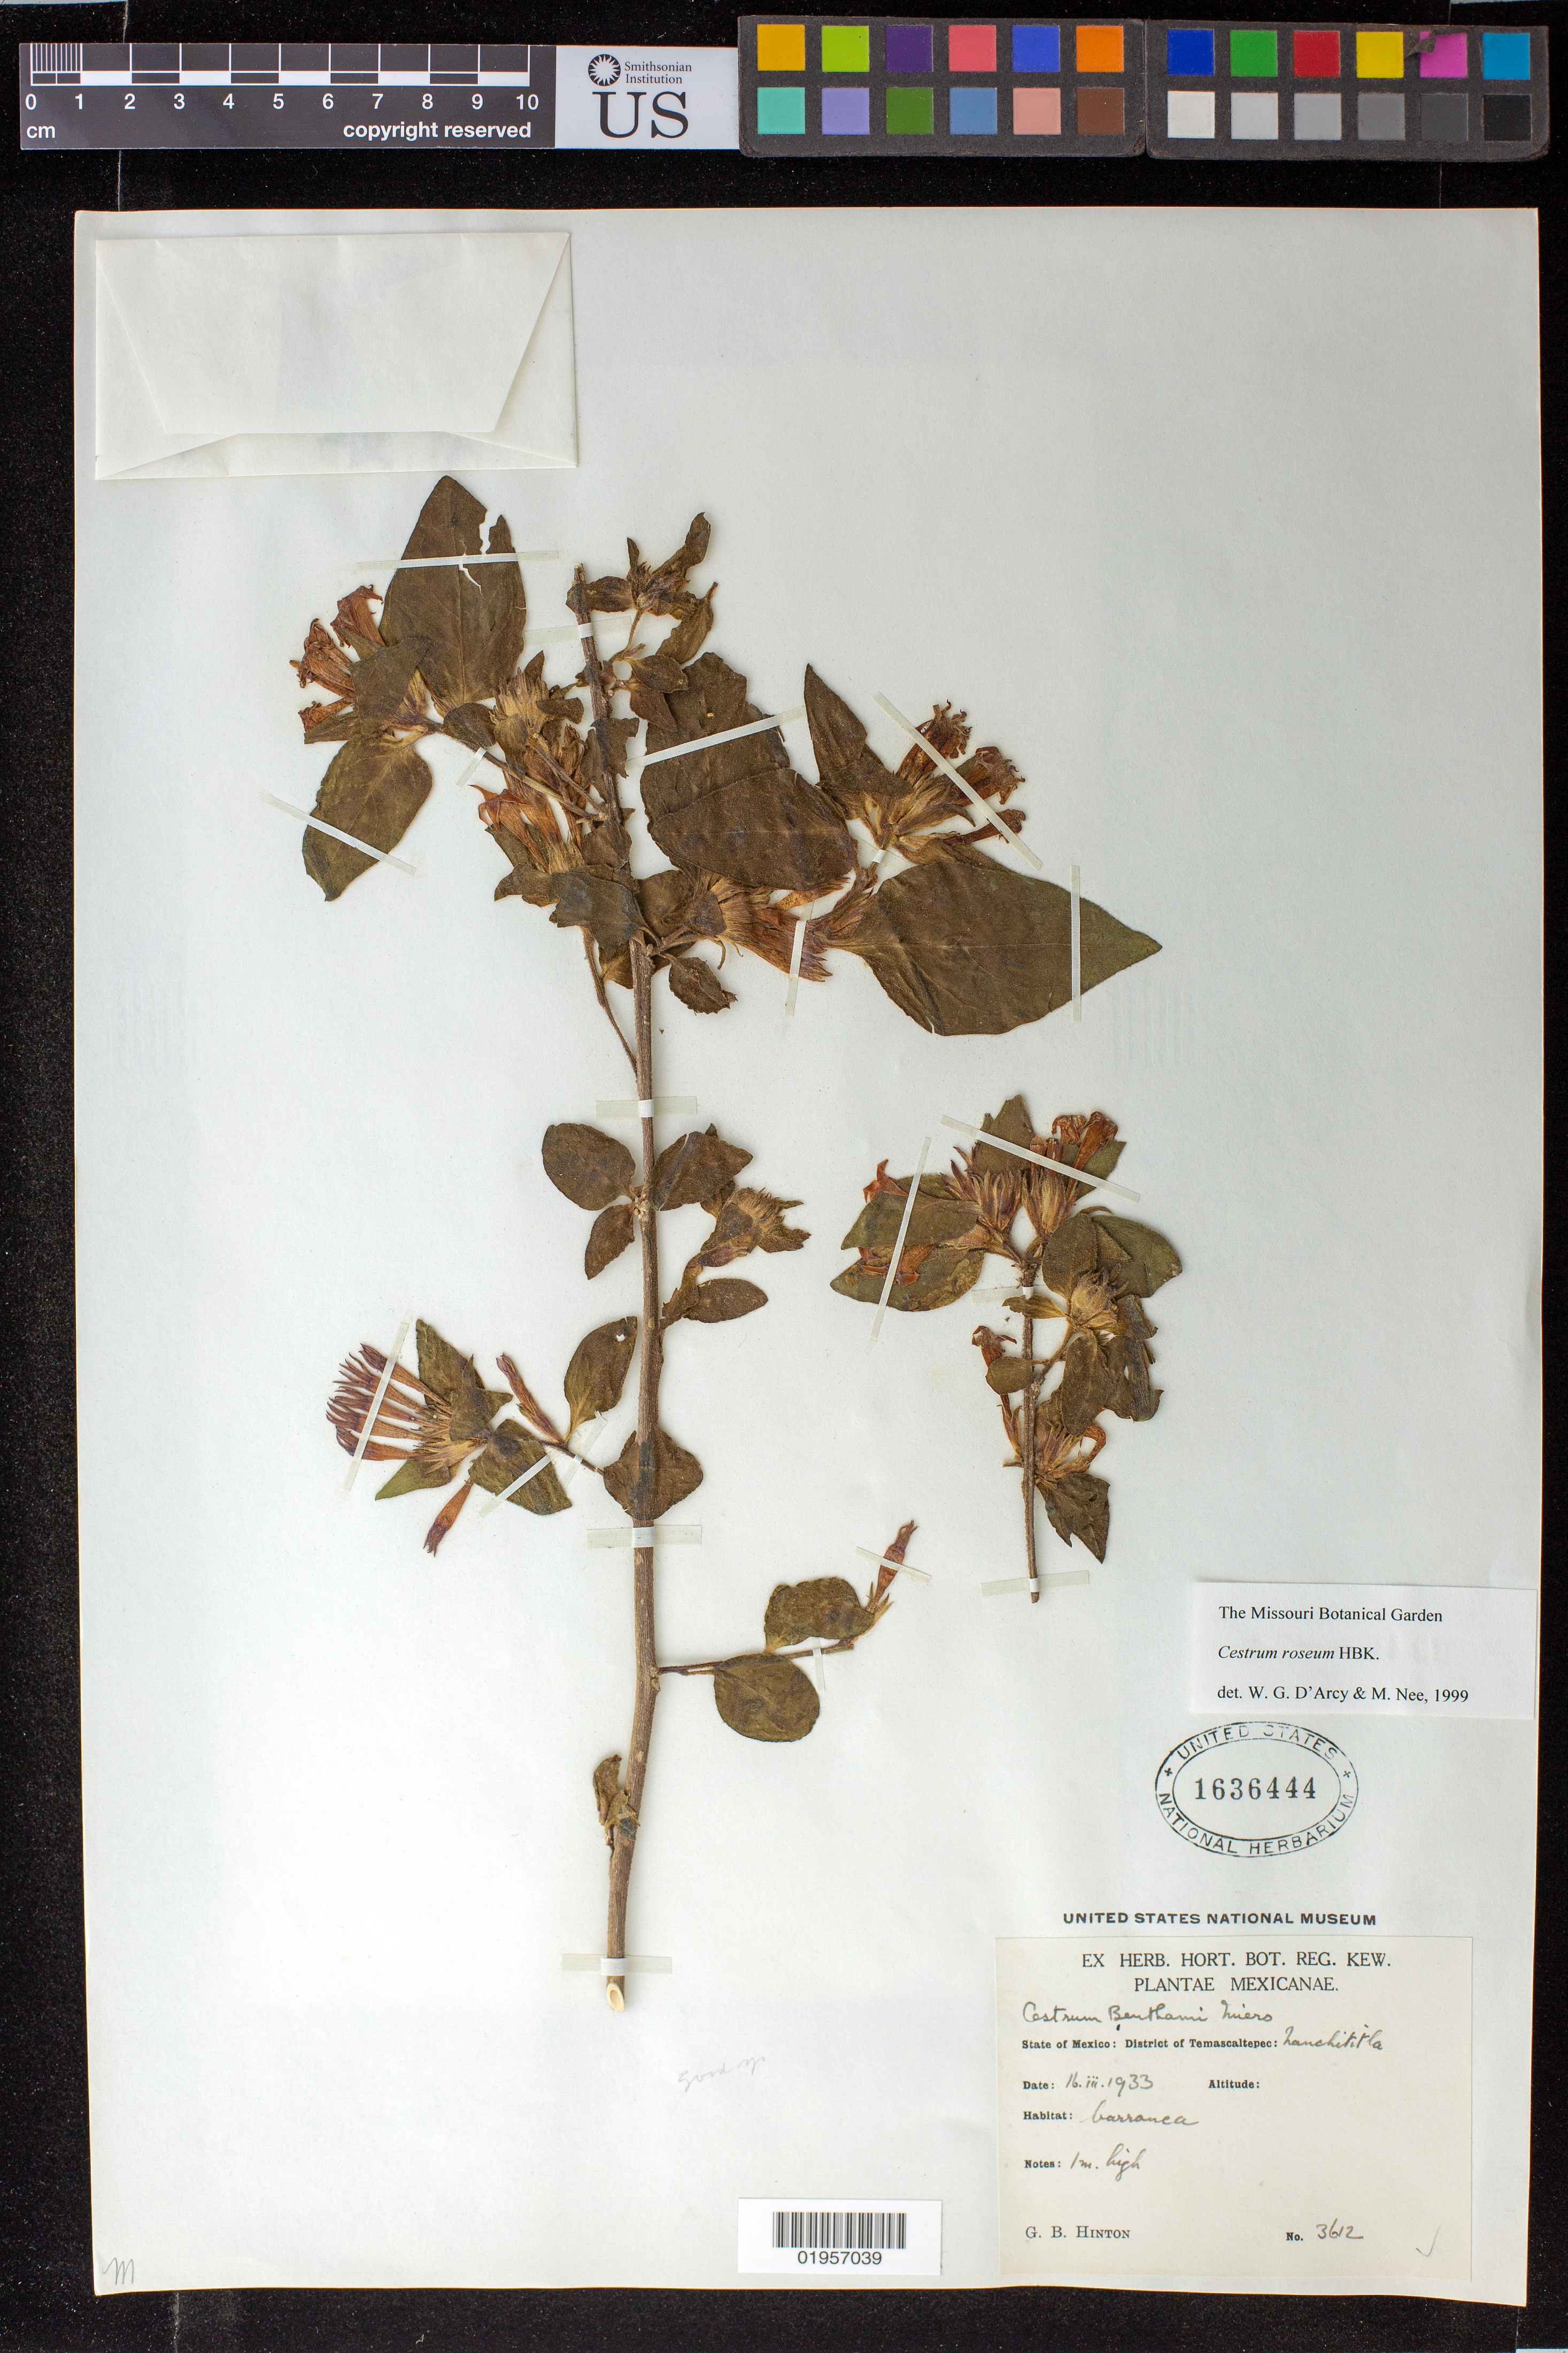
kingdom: Plantae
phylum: Tracheophyta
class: Magnoliopsida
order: Solanales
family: Solanaceae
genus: Cestrum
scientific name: Cestrum roseum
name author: Kunth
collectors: G. B. Hinton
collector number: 3612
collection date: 1933-03-16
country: Mexico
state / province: México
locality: Temascaltepec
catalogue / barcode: US 1636444